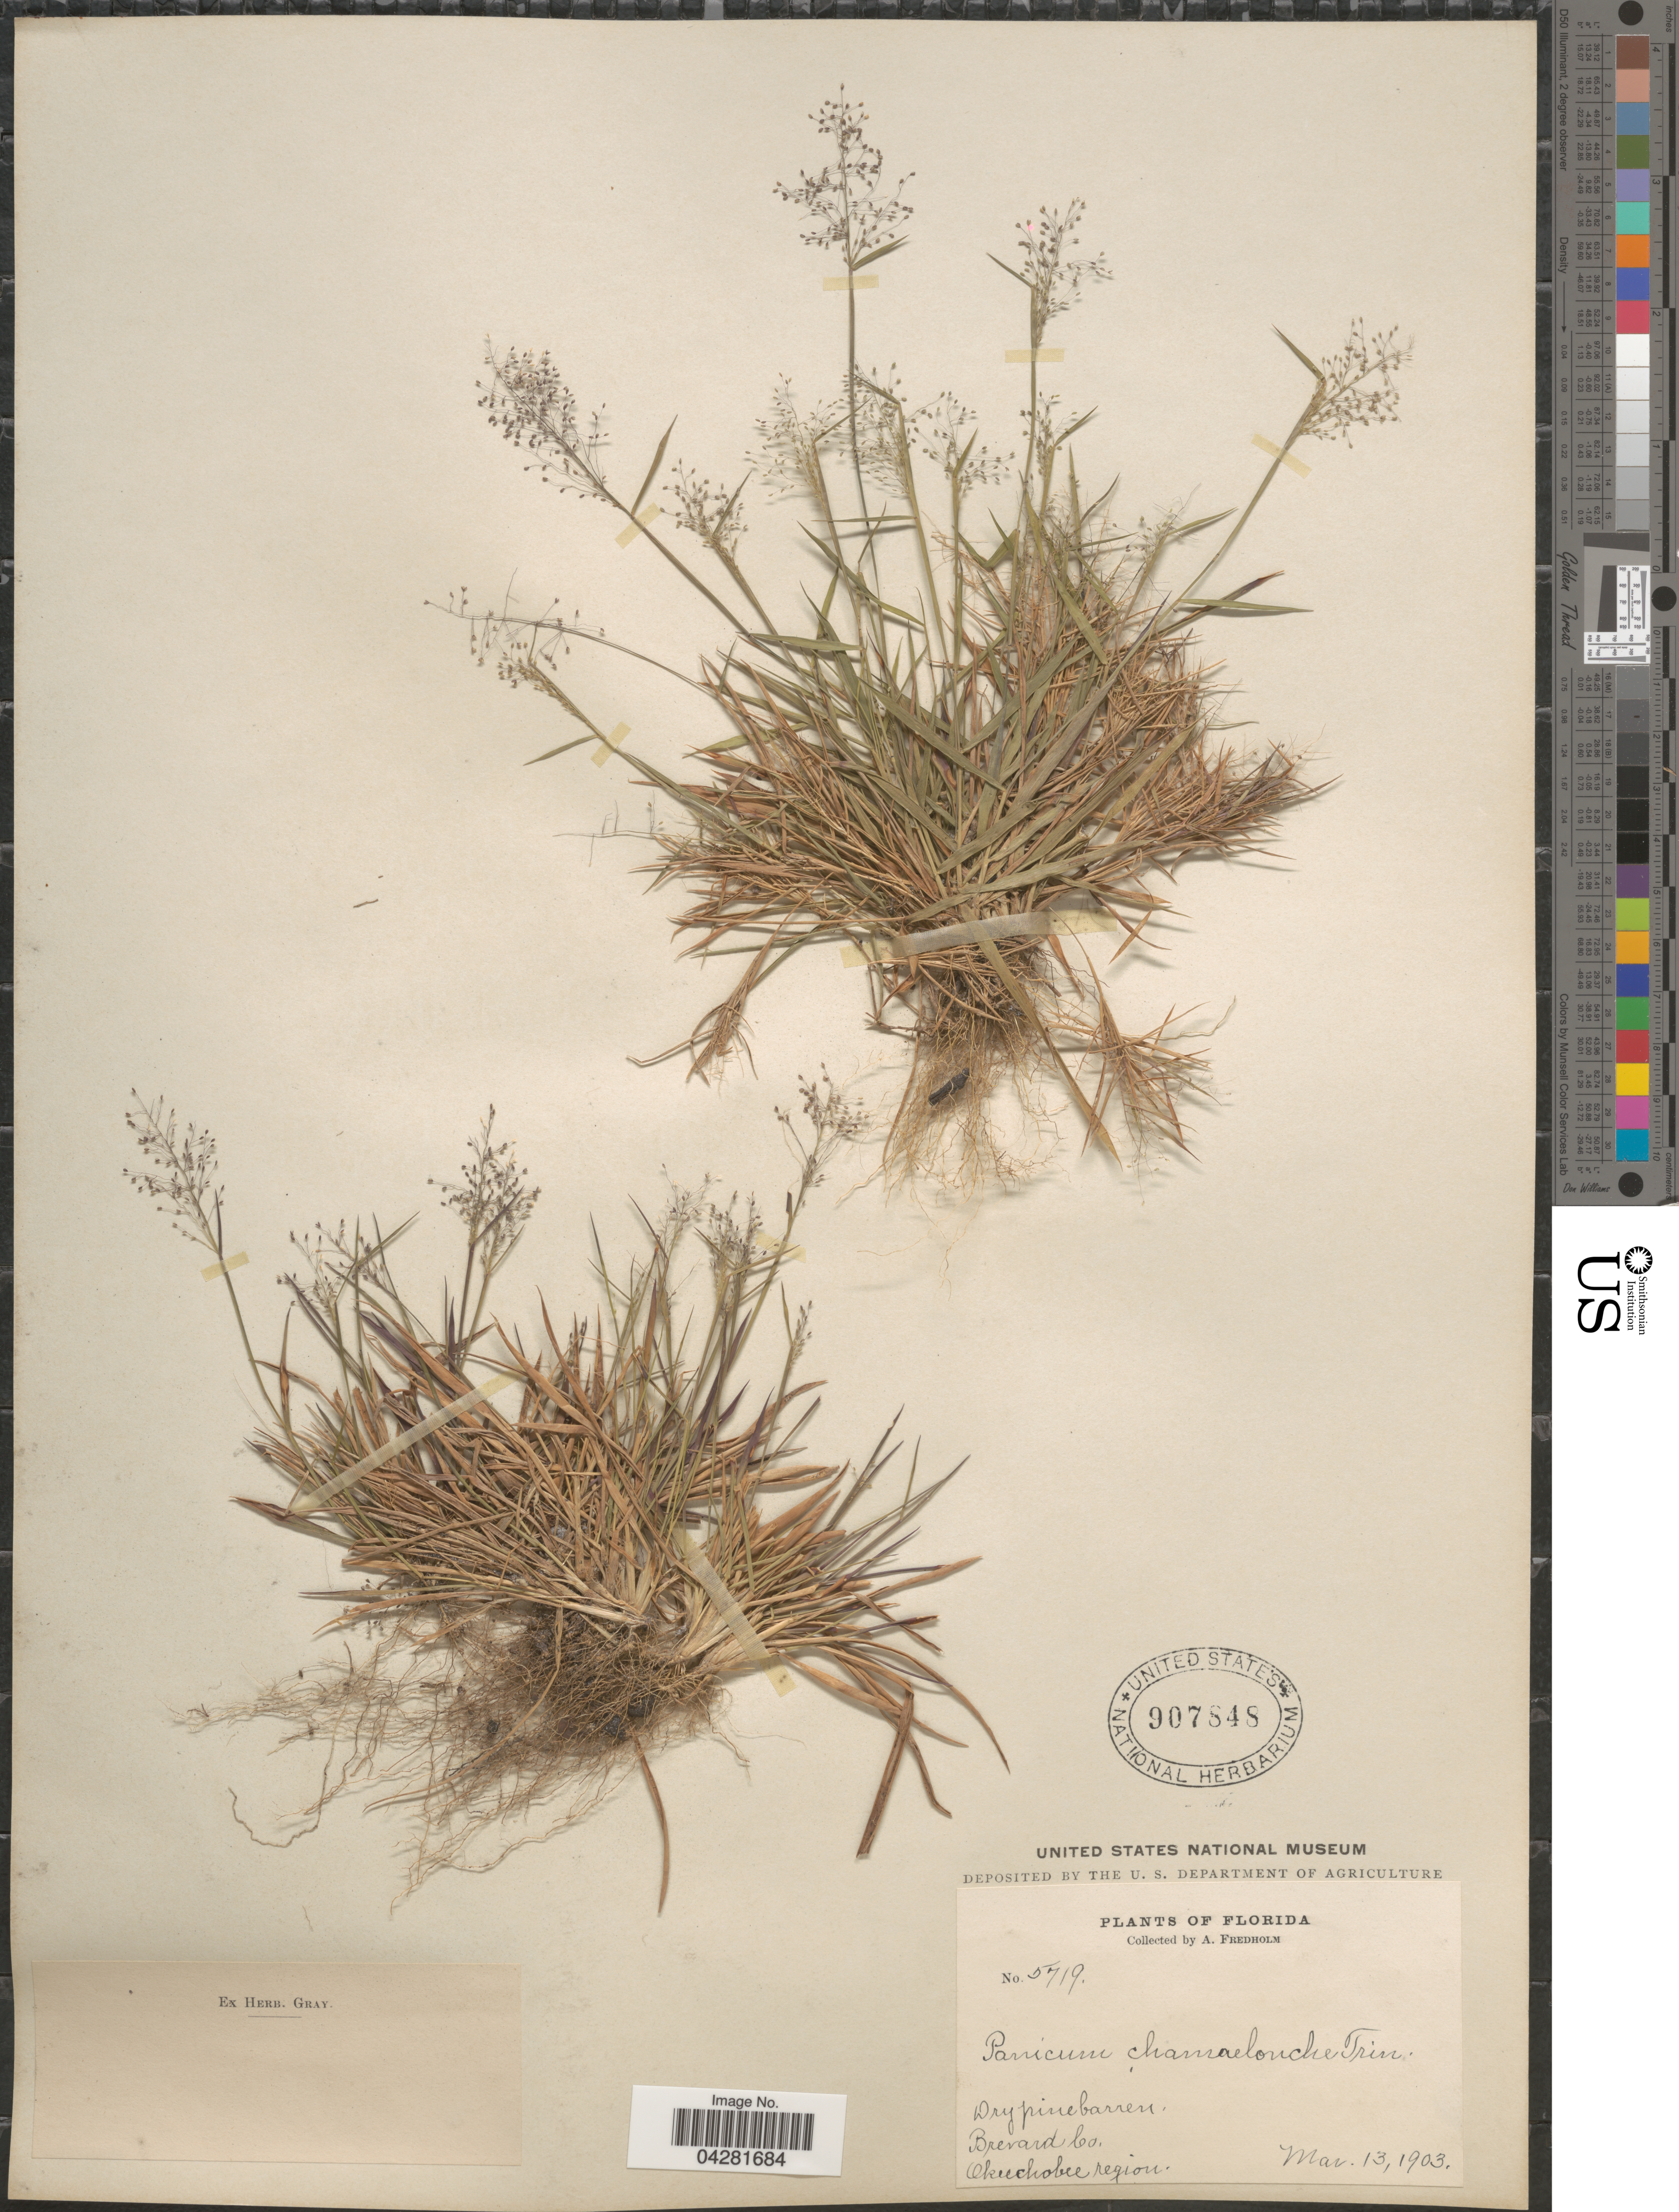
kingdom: Plantae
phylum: Tracheophyta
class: Liliopsida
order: Poales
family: Poaceae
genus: Dichanthelium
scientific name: Dichanthelium ensifolium var. ensifolium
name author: (Baldwin ex Elliot) Gould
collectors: A. Fredholm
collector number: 5719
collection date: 1903-03-13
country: United States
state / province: Florida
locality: Dry pine barren. Brevard Co. Okeechobee region.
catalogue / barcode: US 907848